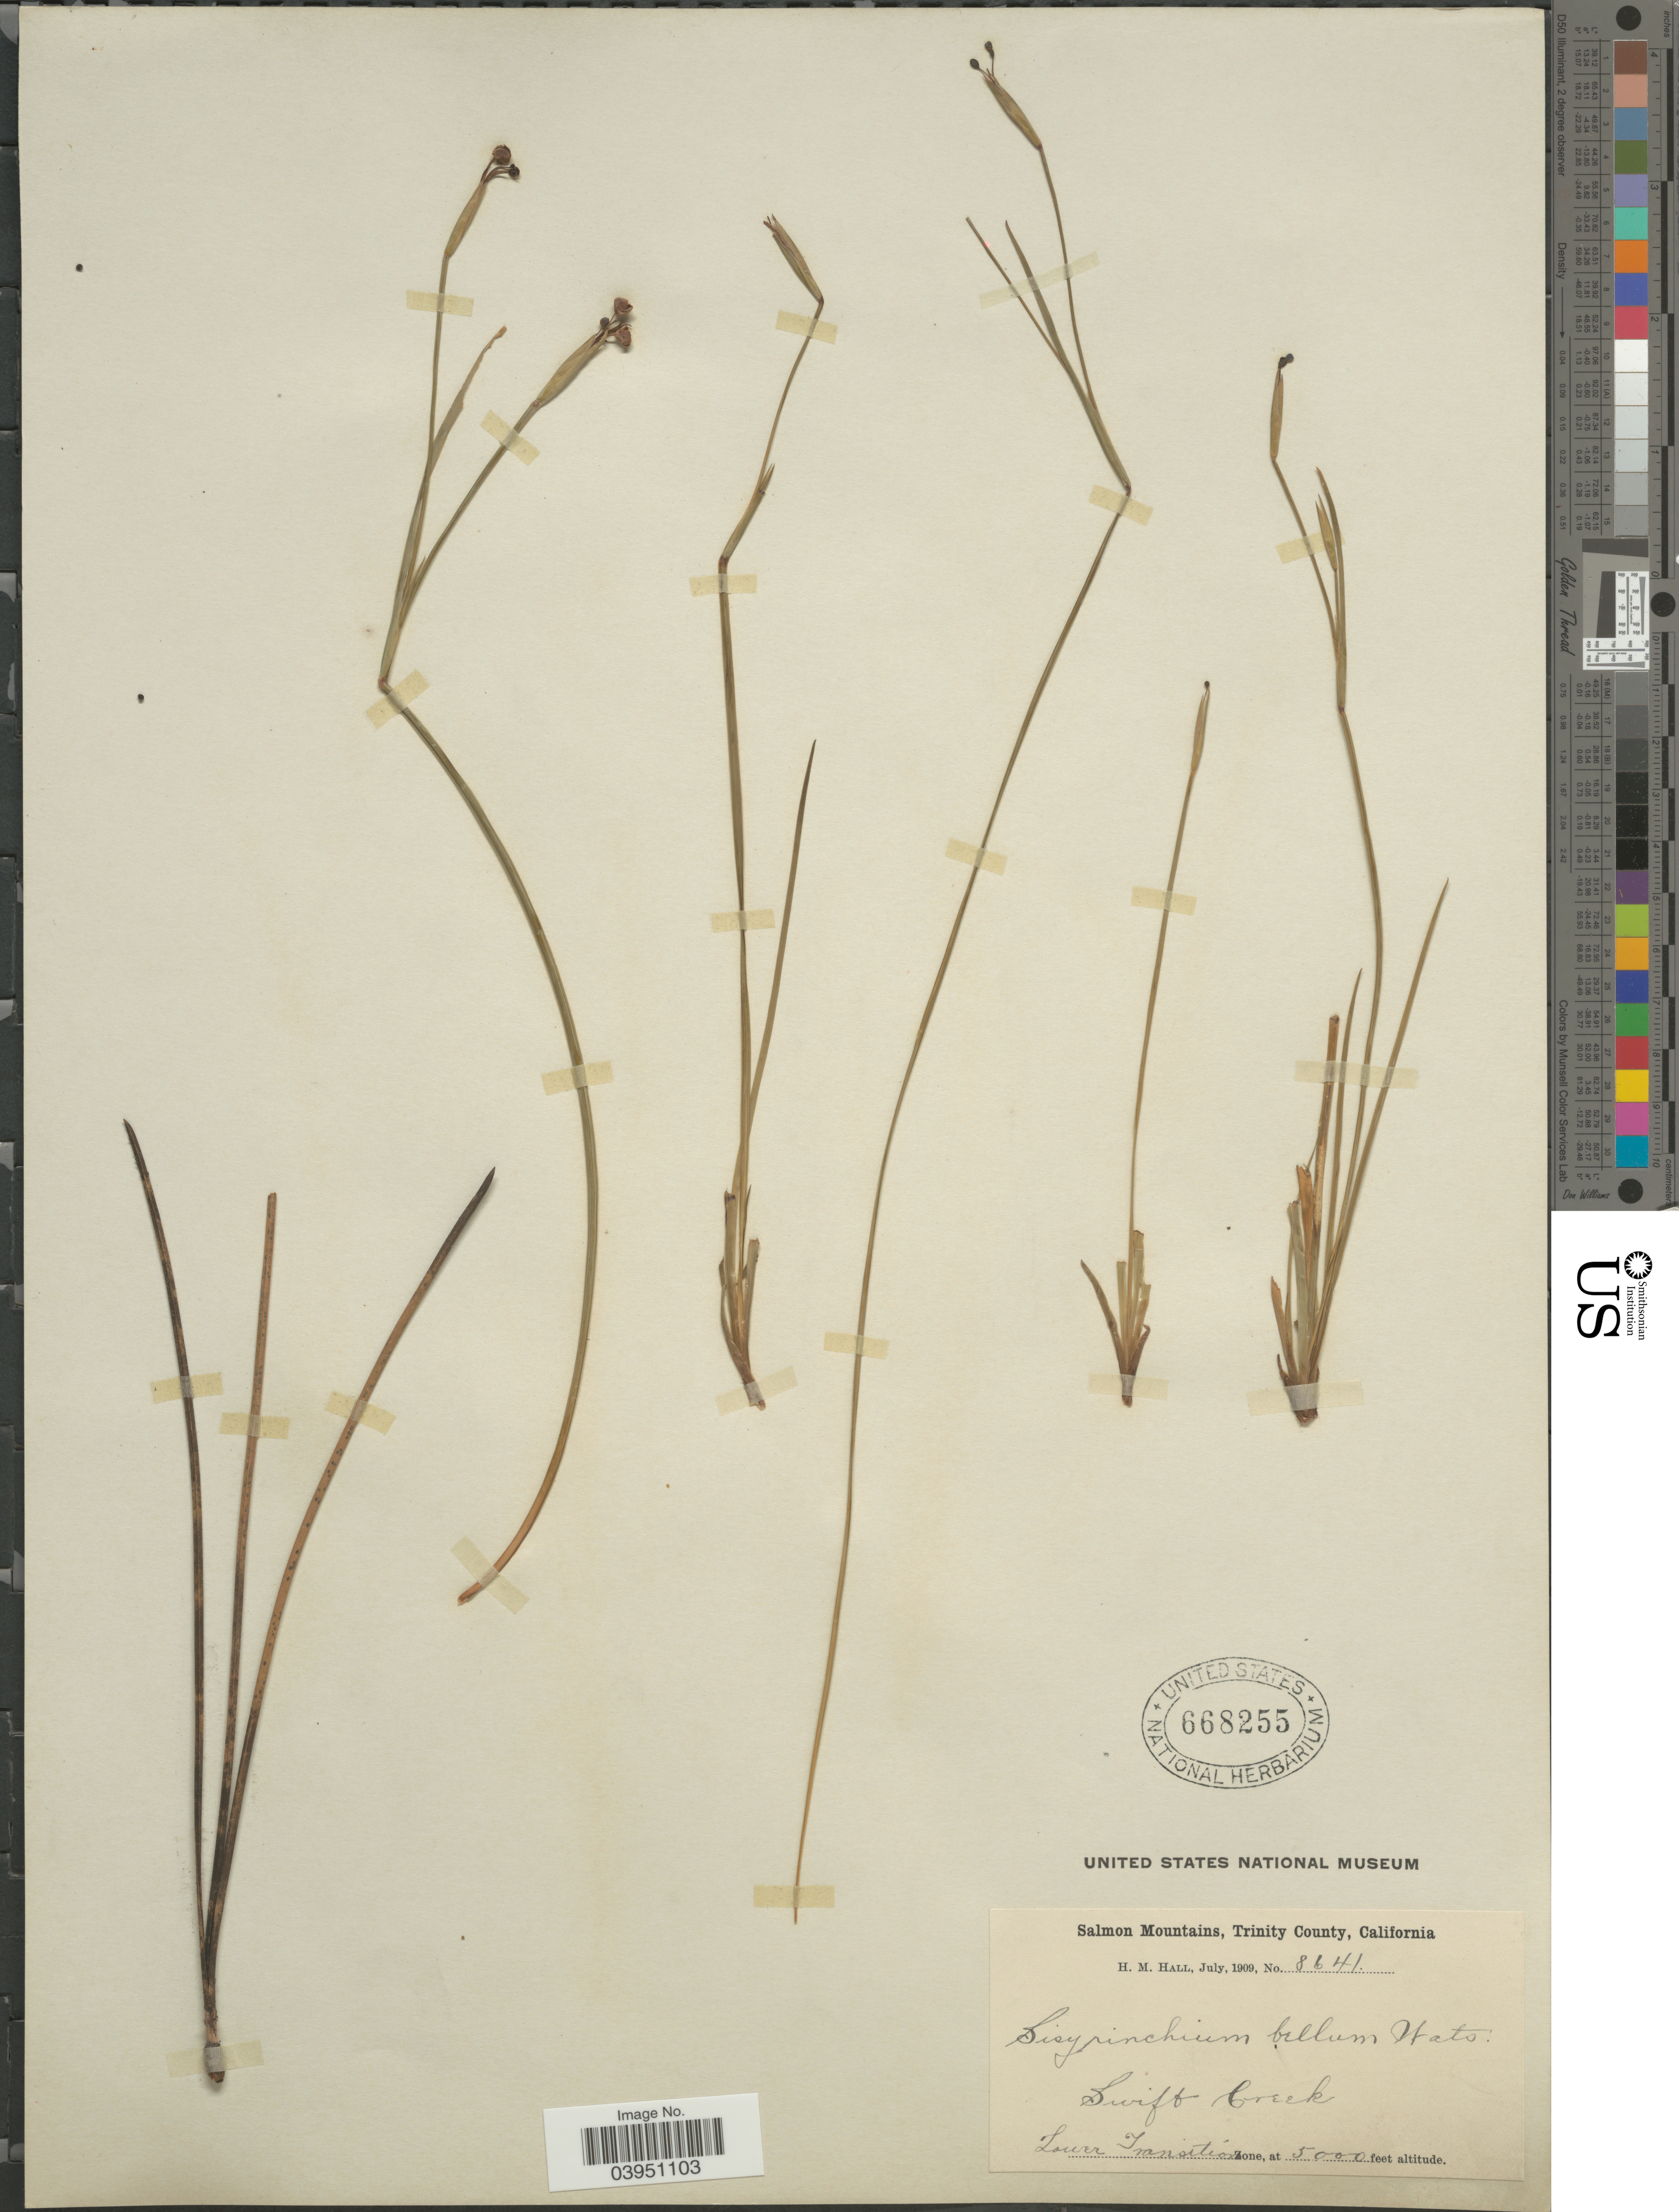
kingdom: Plantae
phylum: Tracheophyta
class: Liliopsida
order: Asparagales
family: Iridaceae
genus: Sisyrinchium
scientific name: Sisyrinchium hesperium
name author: E.P. Bicknell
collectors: H. M. Hall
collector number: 8641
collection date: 1909-07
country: United States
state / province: California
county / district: Trinity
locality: Salmon Mountains, Trinity County. Swift Creek. Lower Transition Zone.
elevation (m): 1524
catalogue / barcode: US 668255